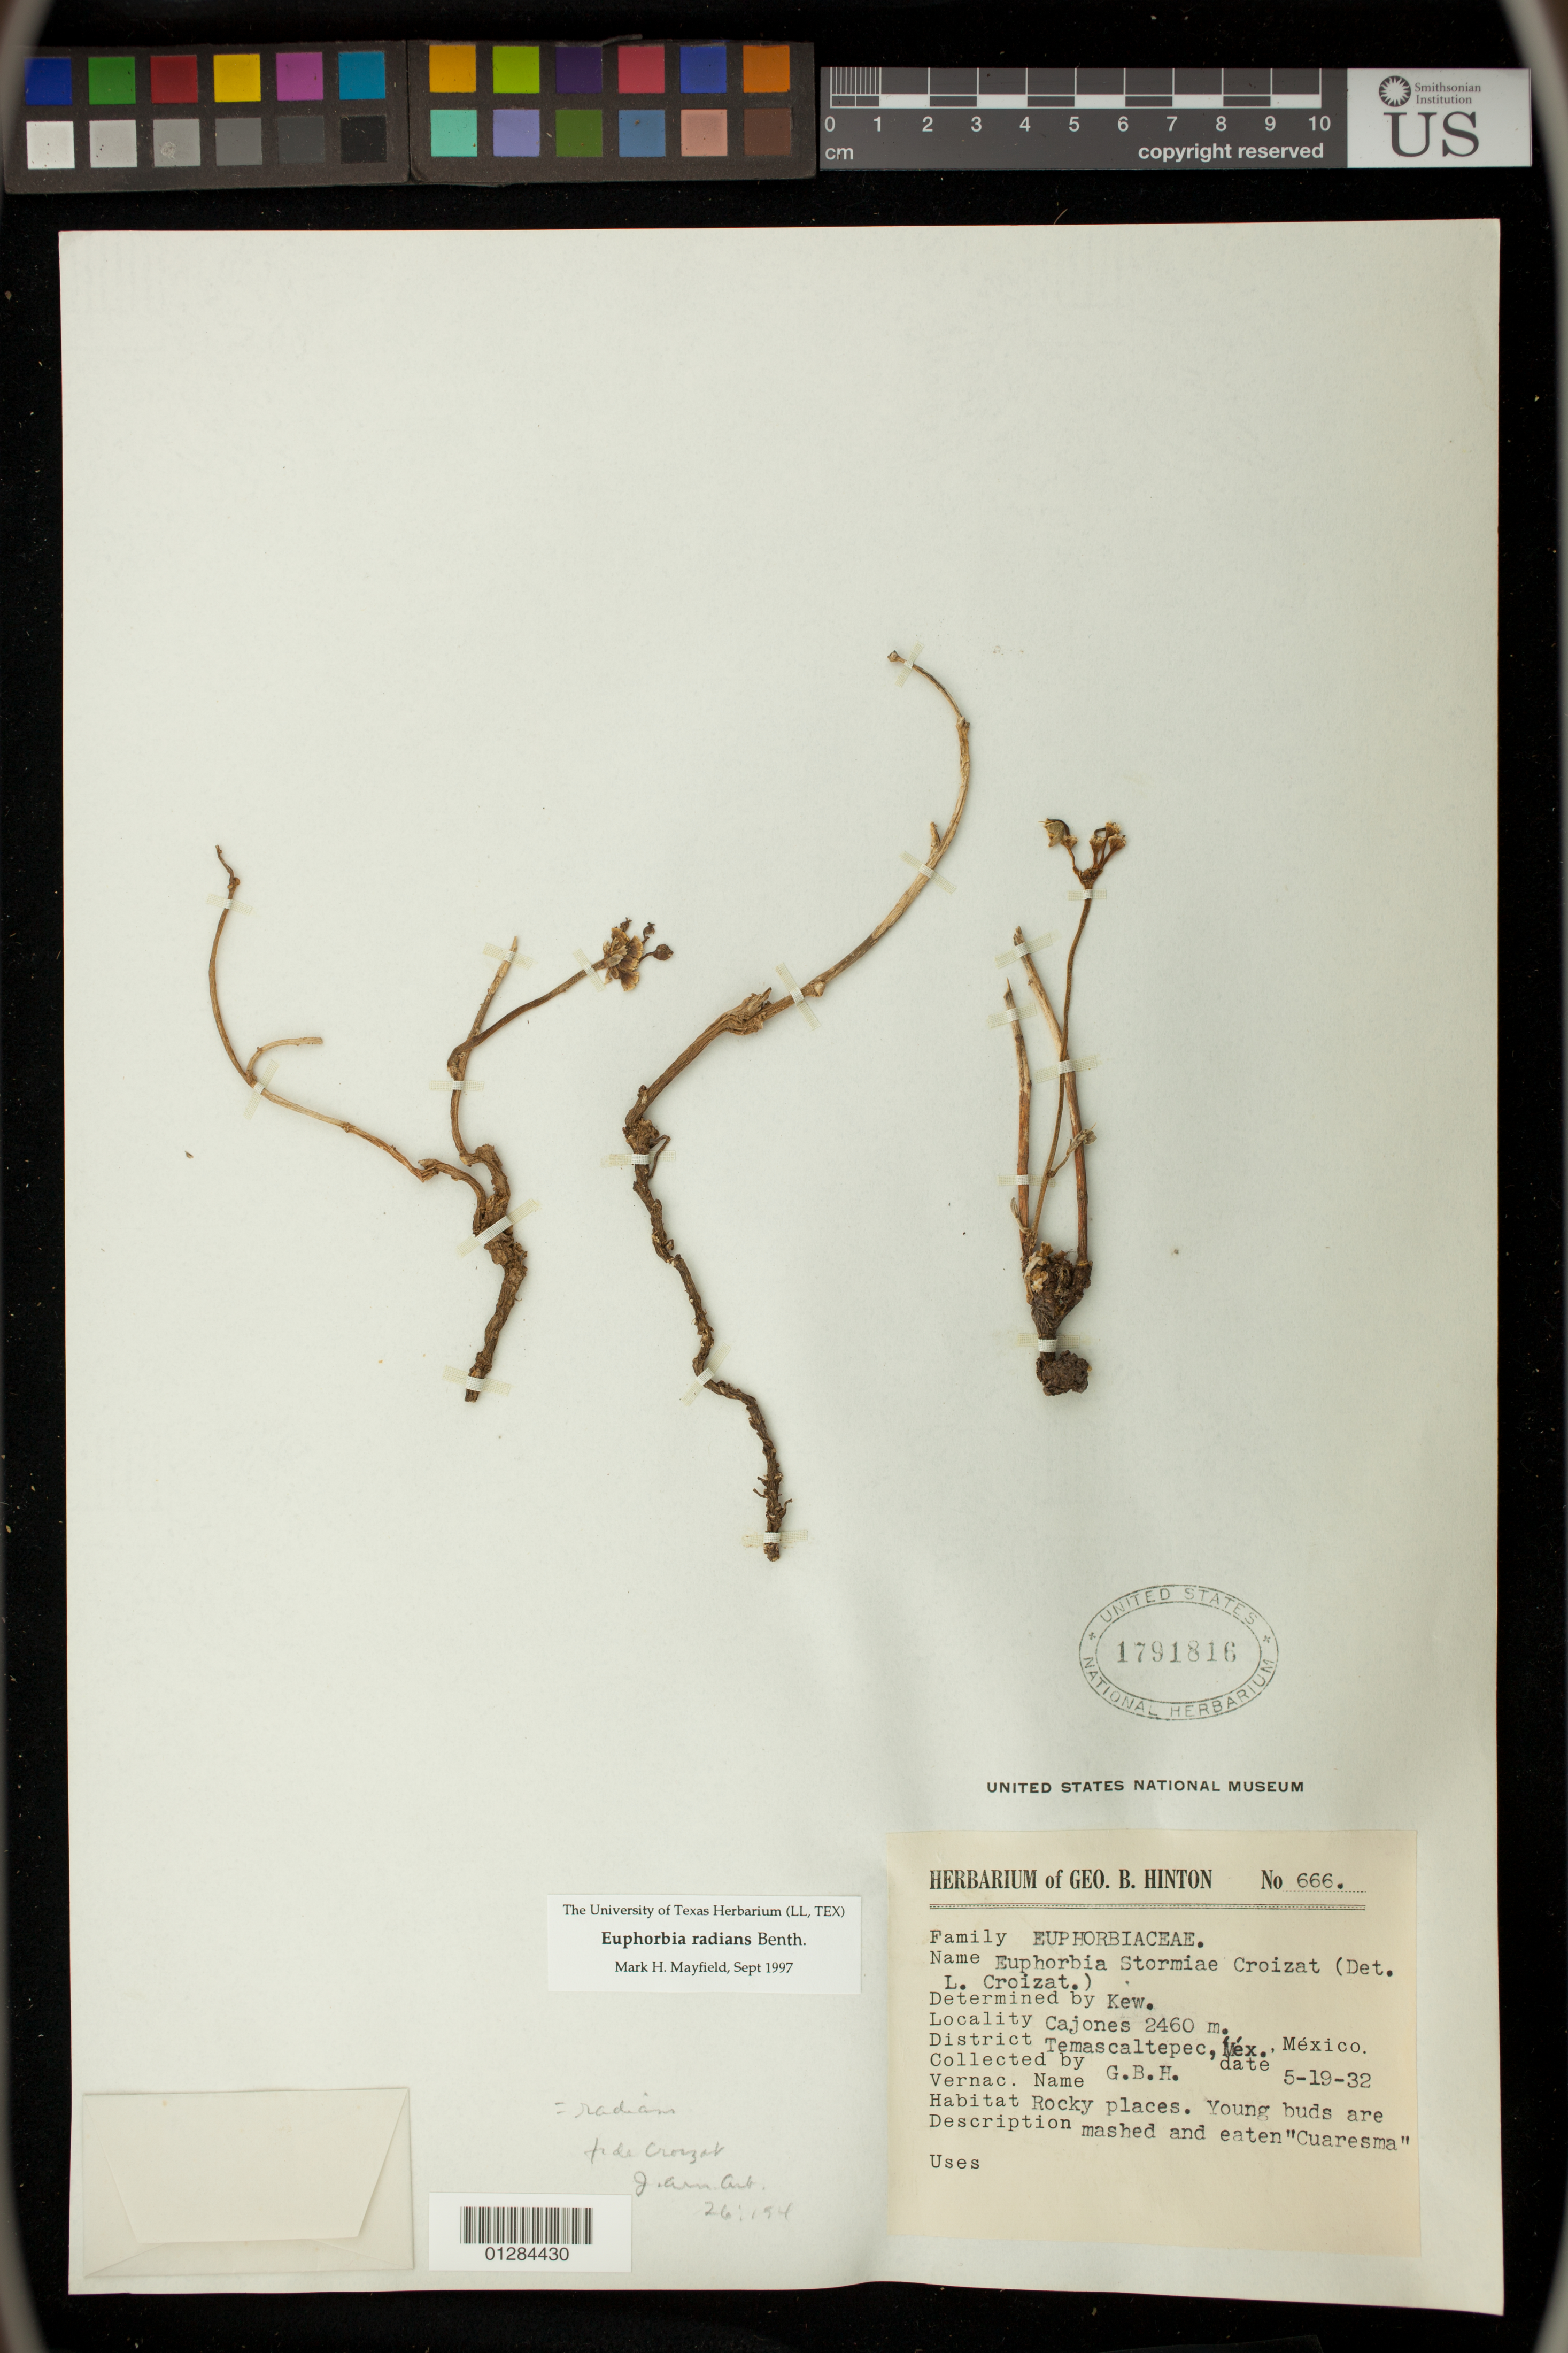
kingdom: Plantae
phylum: Tracheophyta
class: Magnoliopsida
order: Malpighiales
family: Euphorbiaceae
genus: Euphorbia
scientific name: Euphorbia radians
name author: Benth.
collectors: G. B. Hinton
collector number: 666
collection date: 1932-05-19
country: Mexico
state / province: México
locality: Cajones, Temascaltepec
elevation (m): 2460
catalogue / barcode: US 1791816